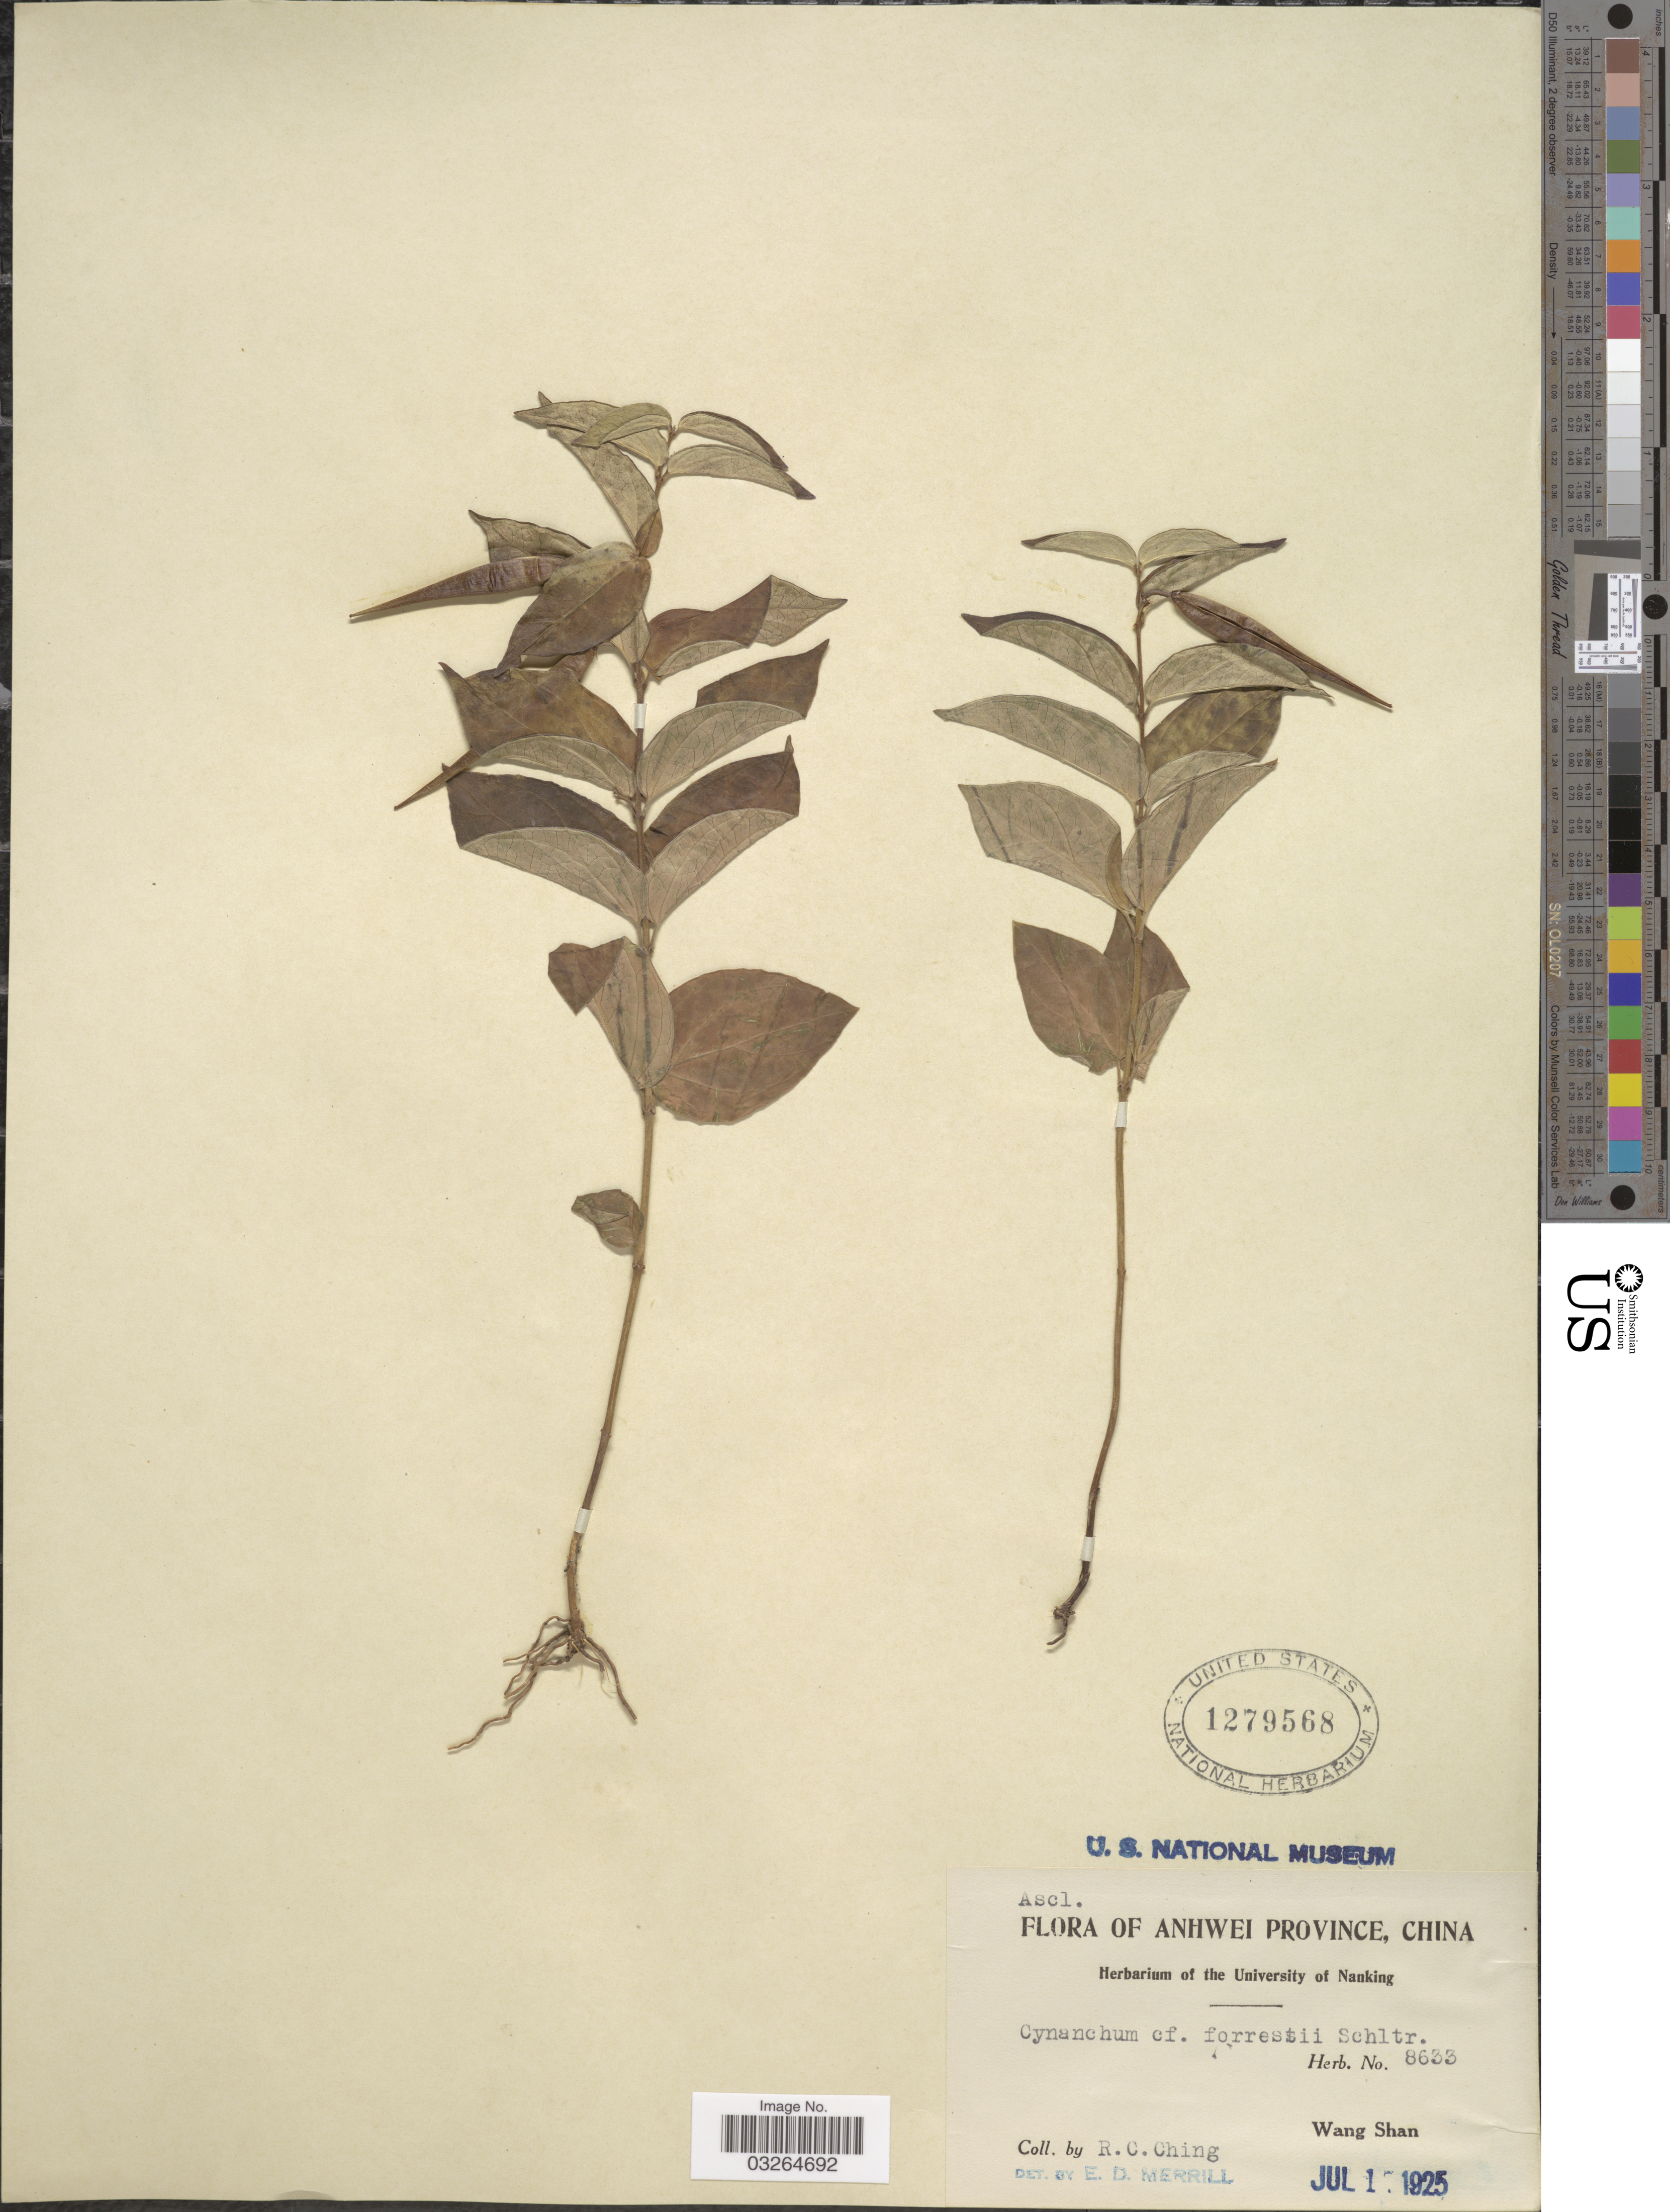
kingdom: Plantae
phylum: Tracheophyta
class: Magnoliopsida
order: Gentianales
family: Apocynaceae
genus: Cynanchum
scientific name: Cynanchum forrestii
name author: Schltr.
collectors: R. C. Ching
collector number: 8633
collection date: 1925-07-15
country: China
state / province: Anhui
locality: Anhwei Province. Wang Shan.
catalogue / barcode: US 1279568